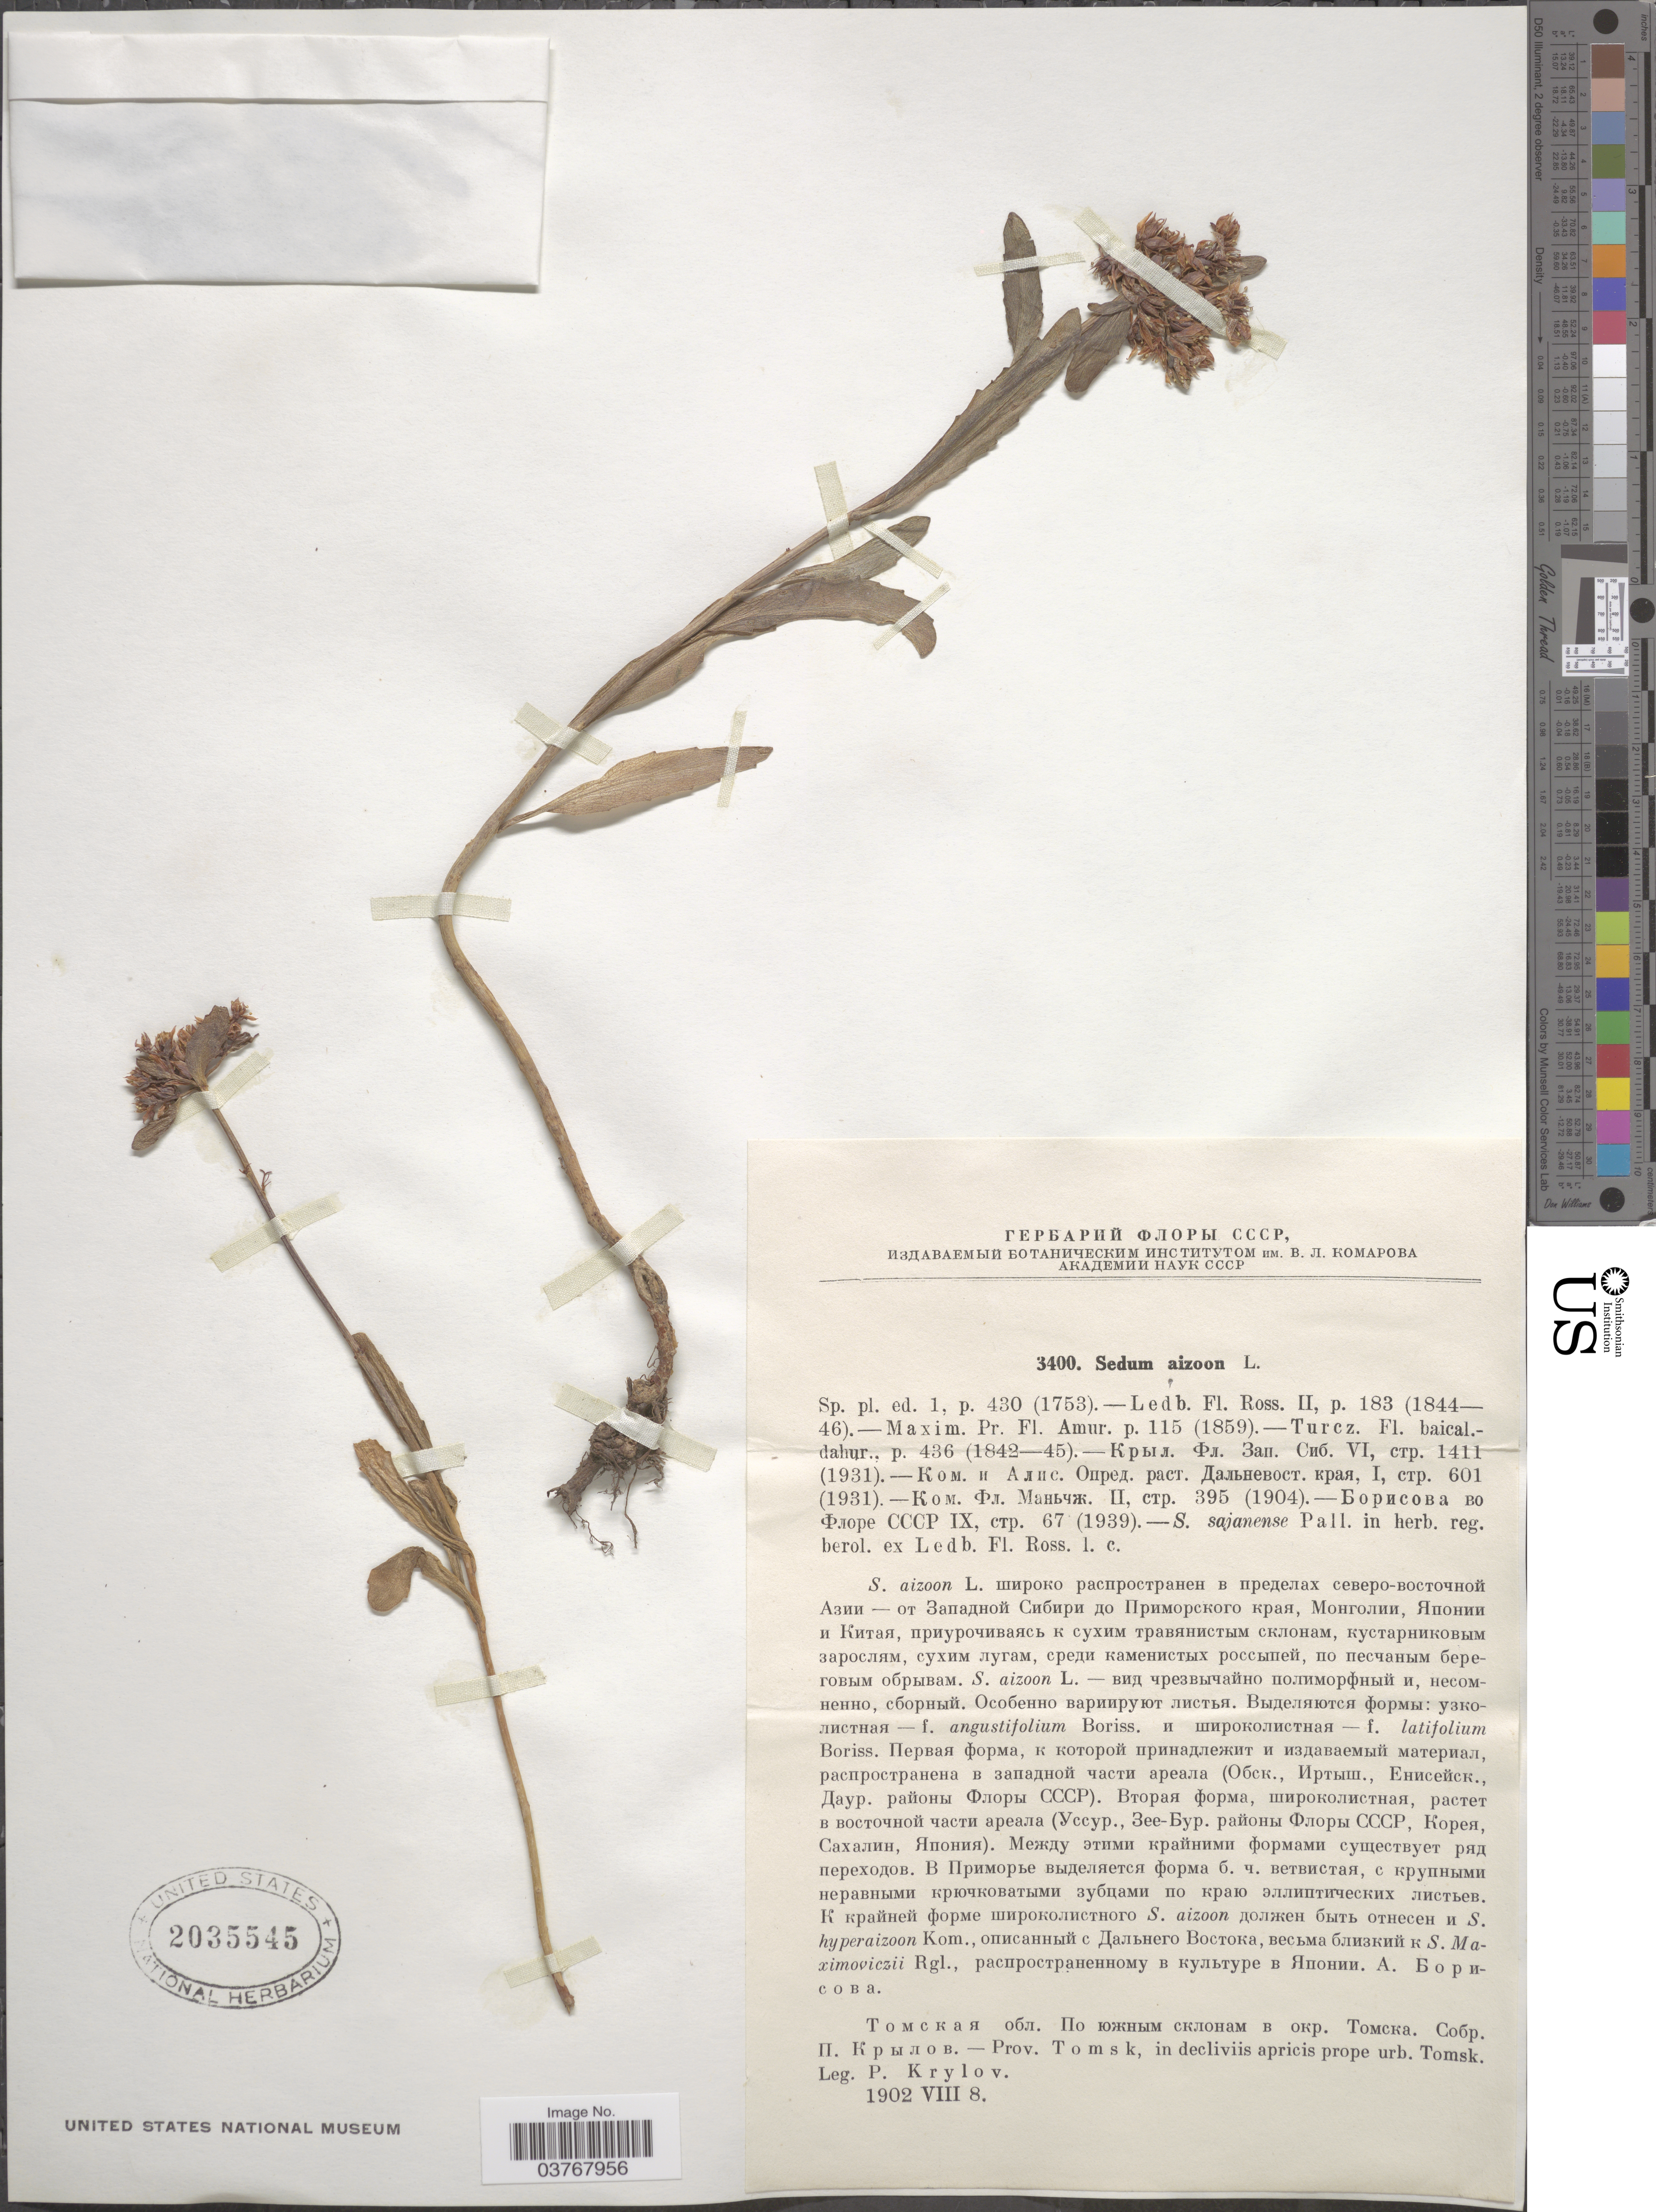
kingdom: Plantae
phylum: Tracheophyta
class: Magnoliopsida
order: Saxifragales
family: Crassulaceae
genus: Phedimus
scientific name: Phedimus aizoon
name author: (L.) 't Hart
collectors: P. Krylov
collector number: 3400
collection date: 1902-08-08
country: Russian Federation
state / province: Tomsk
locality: Prov. Tomsk, in decliviis apricis prope urb. Tomsk.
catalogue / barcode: US 2035545